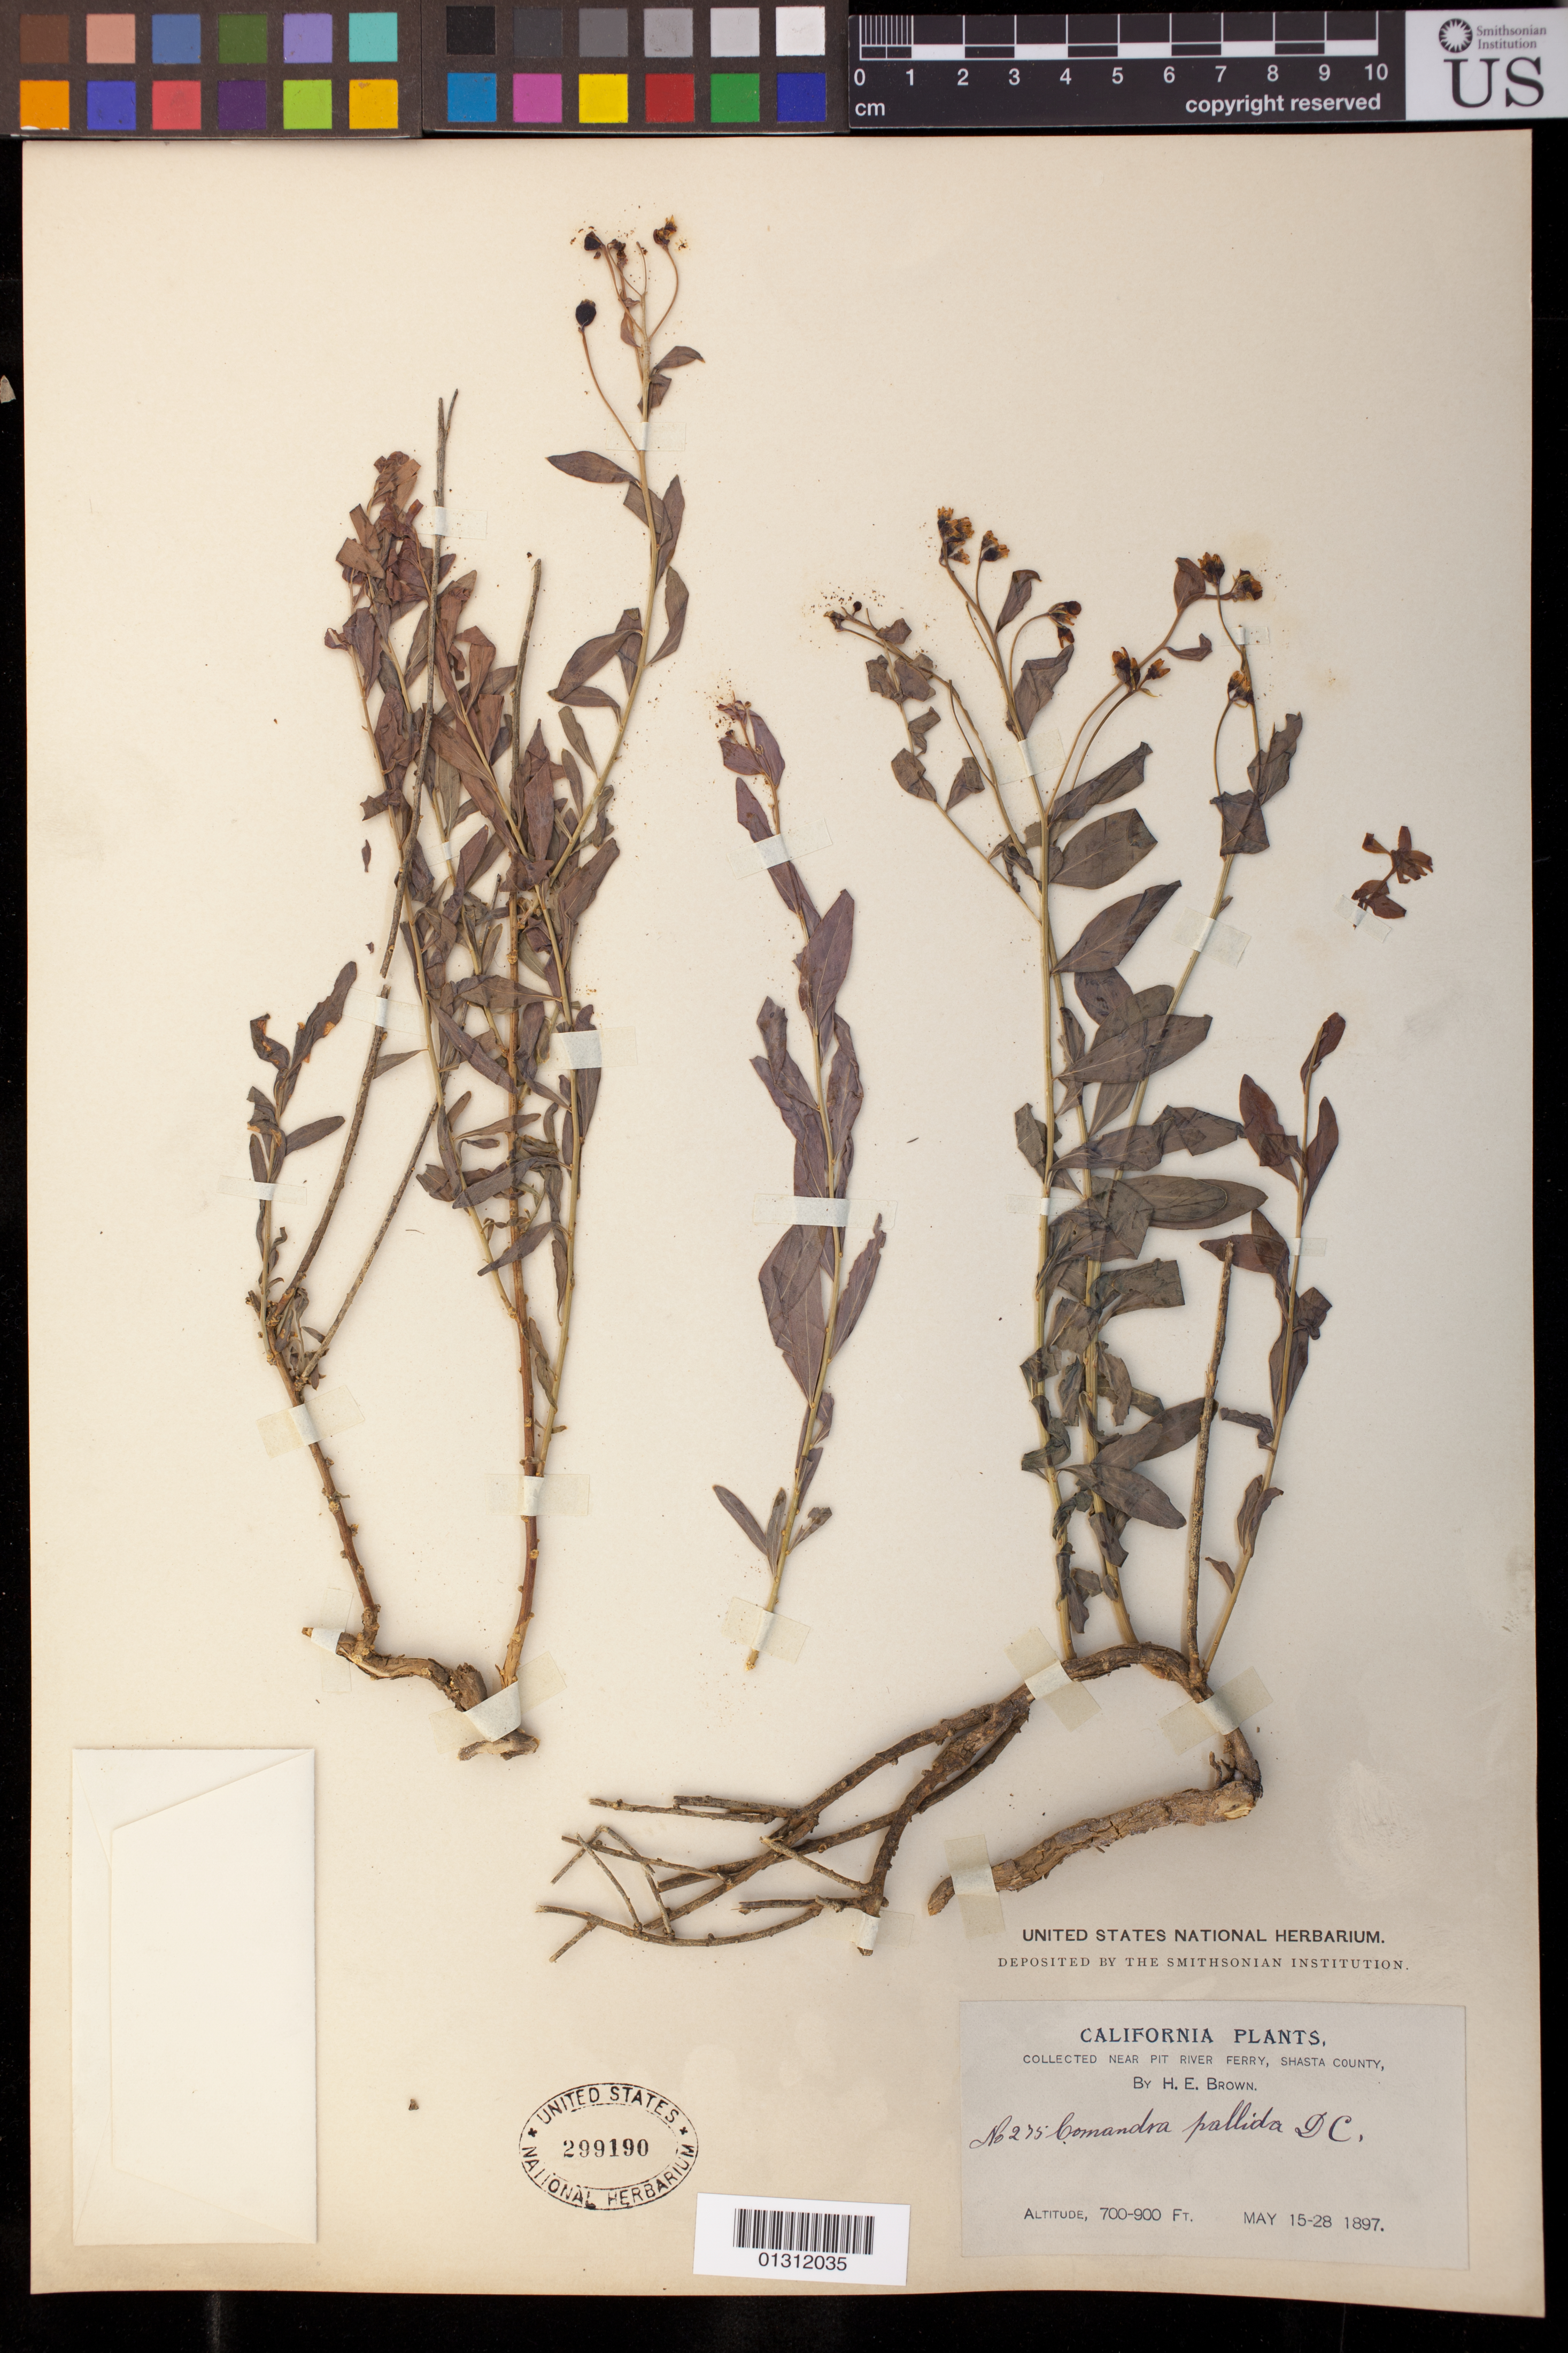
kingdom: Plantae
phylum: Tracheophyta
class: Magnoliopsida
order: Santalales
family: Comandraceae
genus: Comandra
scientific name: Comandra pallida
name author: A. DC.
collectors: H. E. Brown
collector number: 275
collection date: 1897-05-15/1897-05-28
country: United States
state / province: California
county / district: Shasta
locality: near Pit River Ferry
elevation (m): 213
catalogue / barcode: US 299190